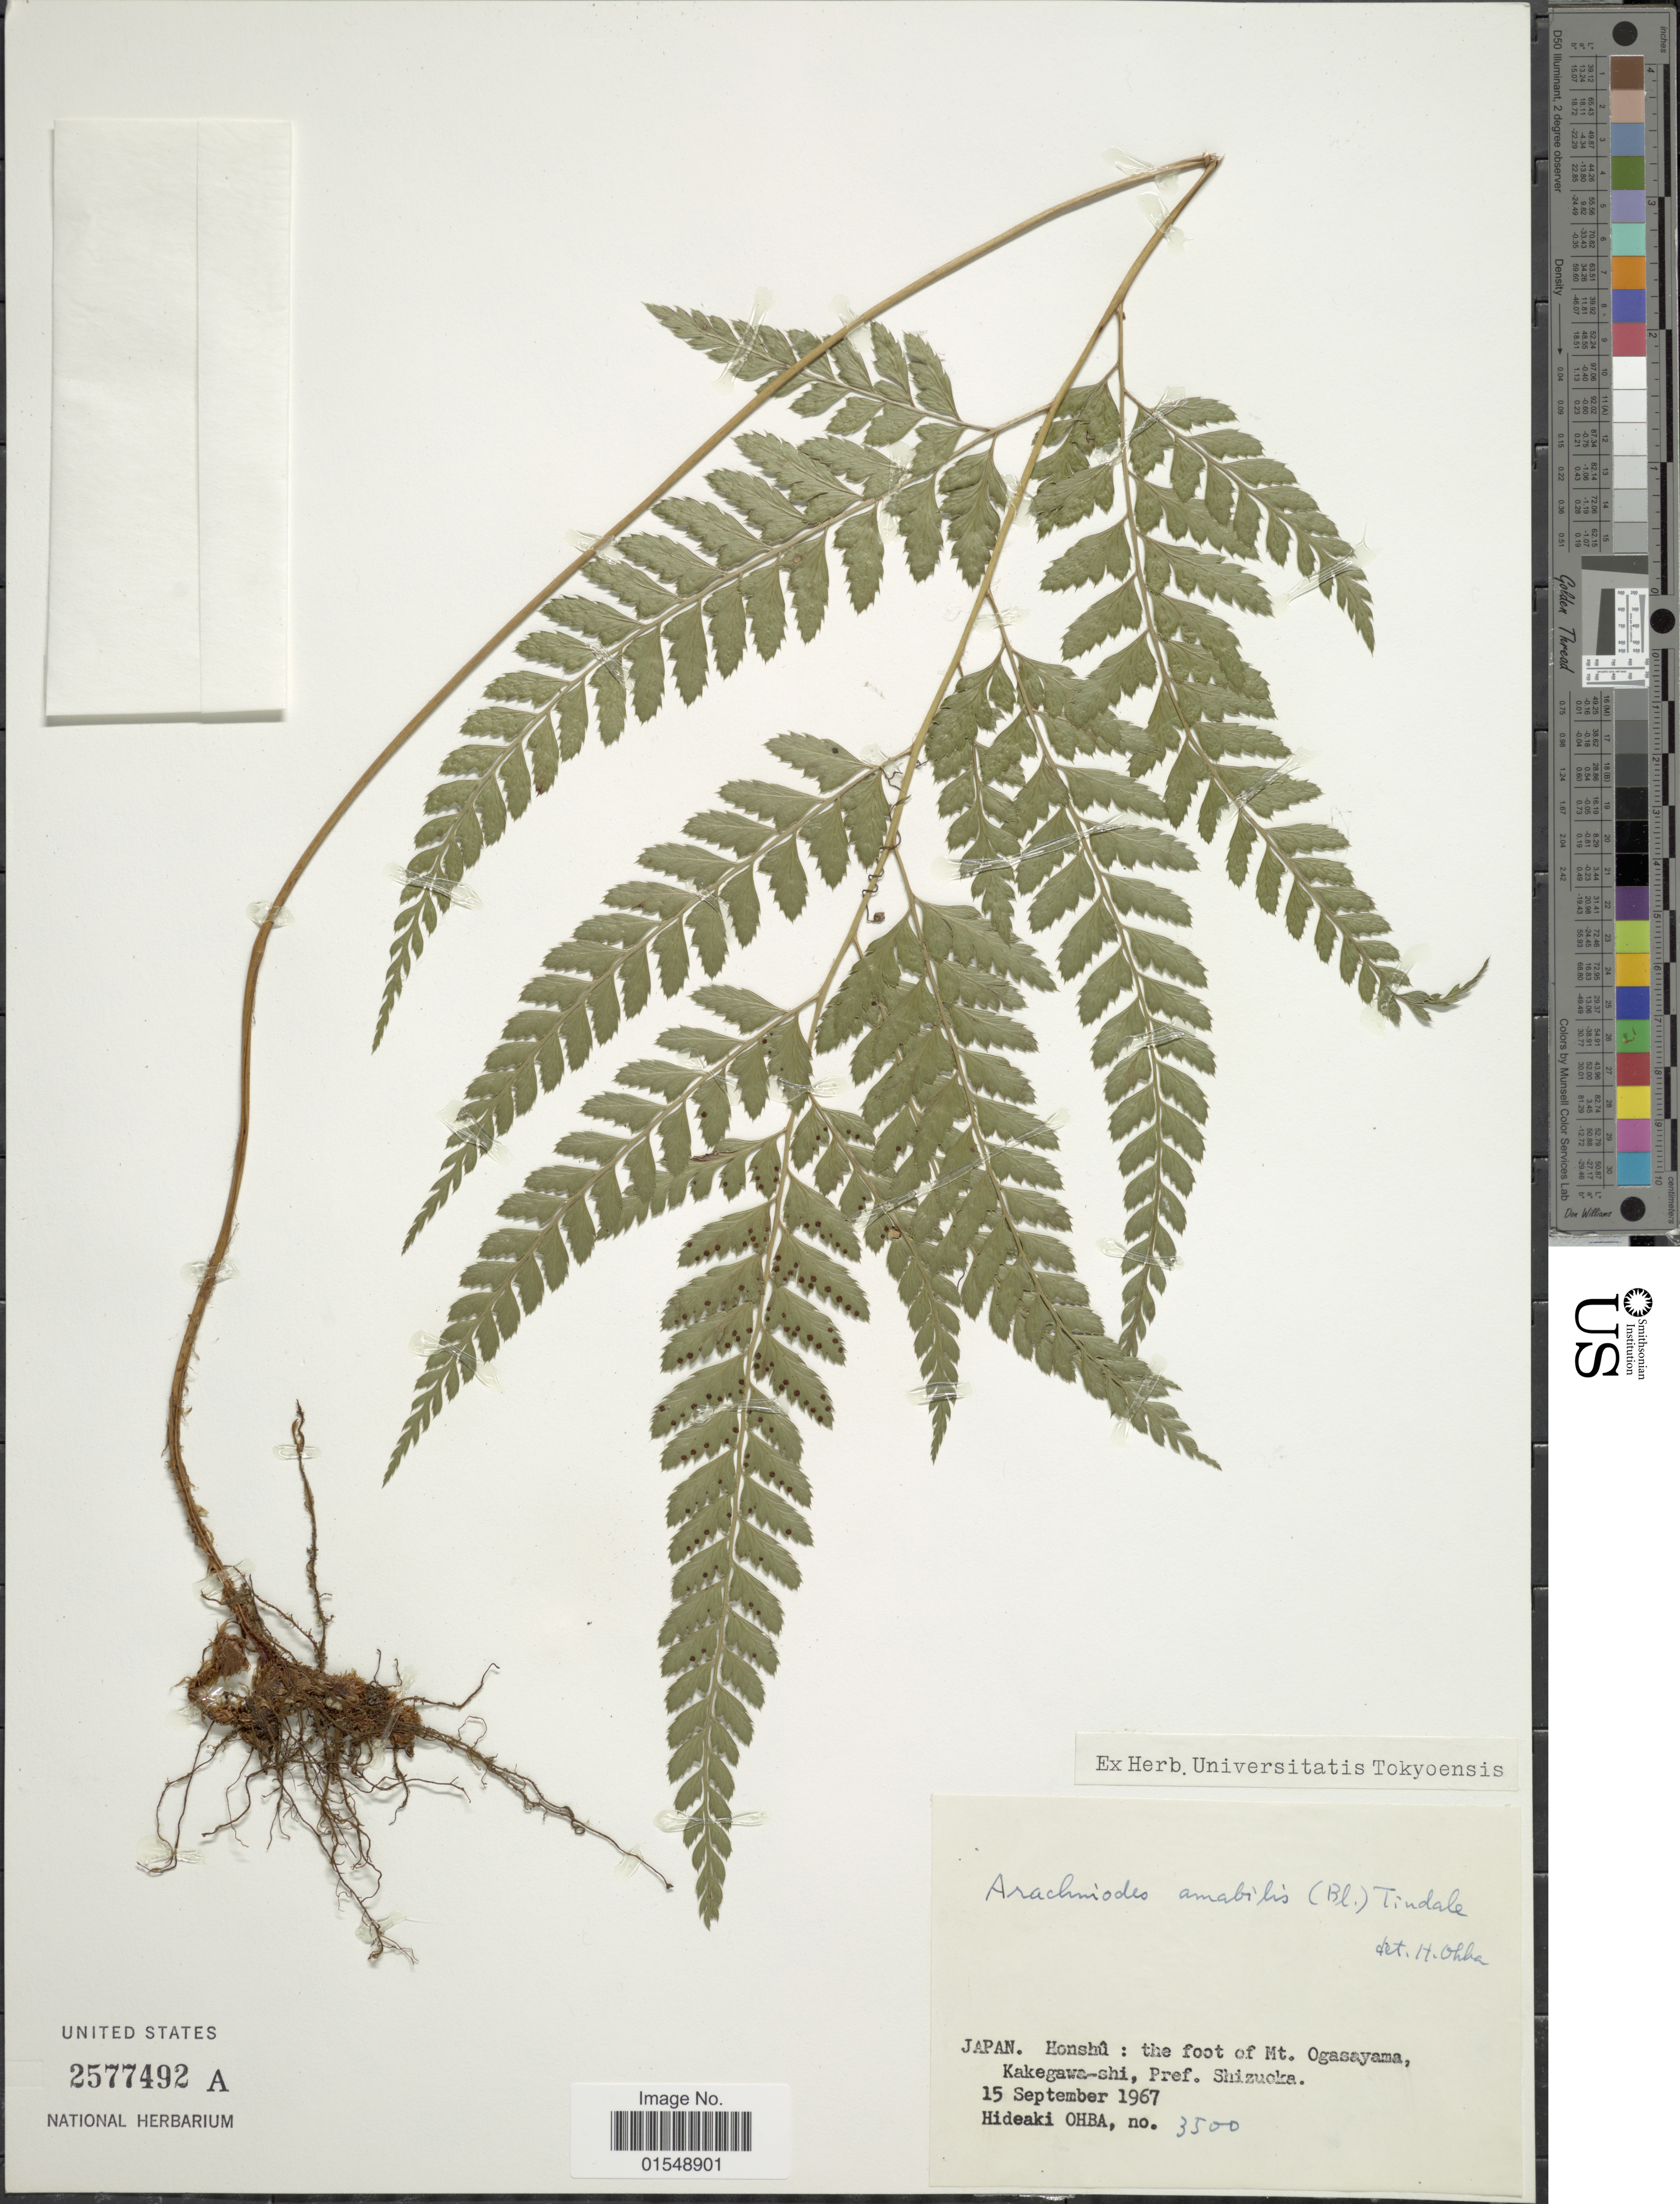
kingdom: Plantae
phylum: Tracheophyta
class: Polypodiopsida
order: Polypodiales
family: Dryopteridaceae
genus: Arachniodes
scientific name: Arachniodes amabilis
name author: (Blume) Tindale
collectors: H. Ohba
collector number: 3500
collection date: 1967-09-15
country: Japan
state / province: Sizuoka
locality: Honshû: the foot of Mt. Ogasayama, Kakegawa-shi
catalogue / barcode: US 2577492A